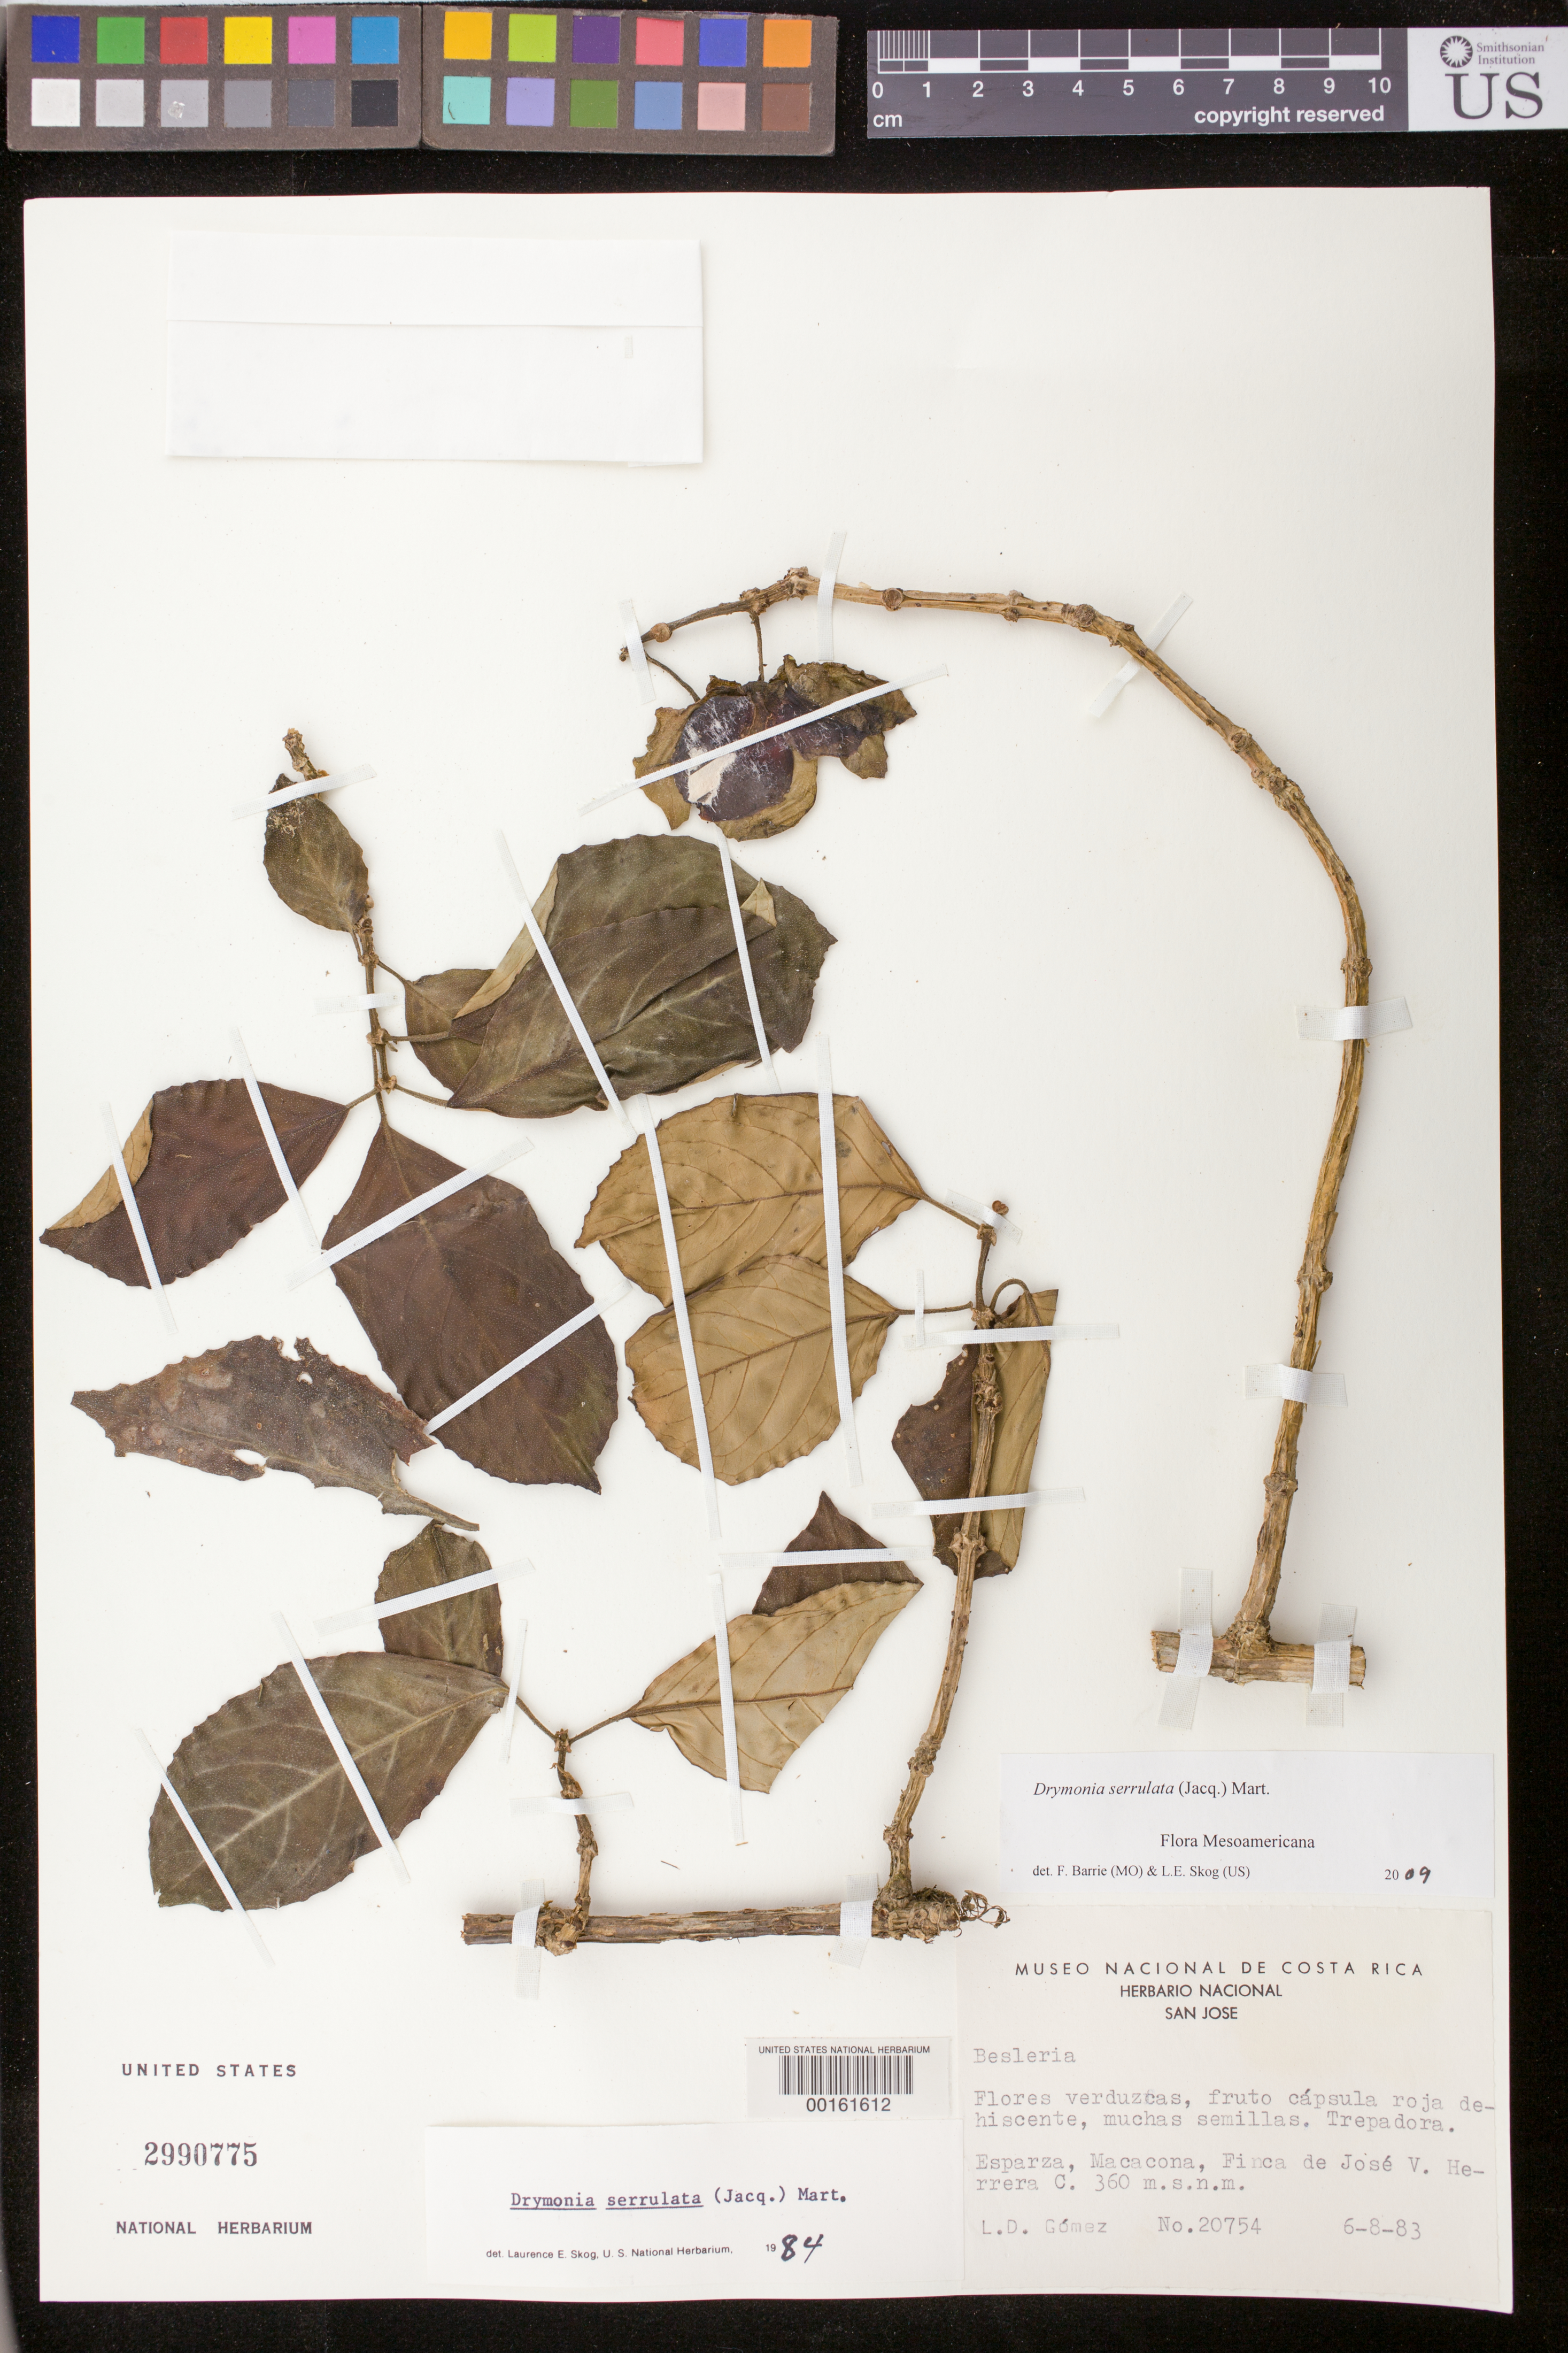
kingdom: Plantae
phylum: Tracheophyta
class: Magnoliopsida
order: Lamiales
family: Gesneriaceae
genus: Drymonia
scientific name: Drymonia serrulata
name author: (Jacq.) Mart.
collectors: L. D. Gómez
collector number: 20754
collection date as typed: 1983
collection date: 1983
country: Costa Rica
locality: Esparza, Macacona, Finca de Jose V Herrera C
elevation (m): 360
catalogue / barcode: US 2990775